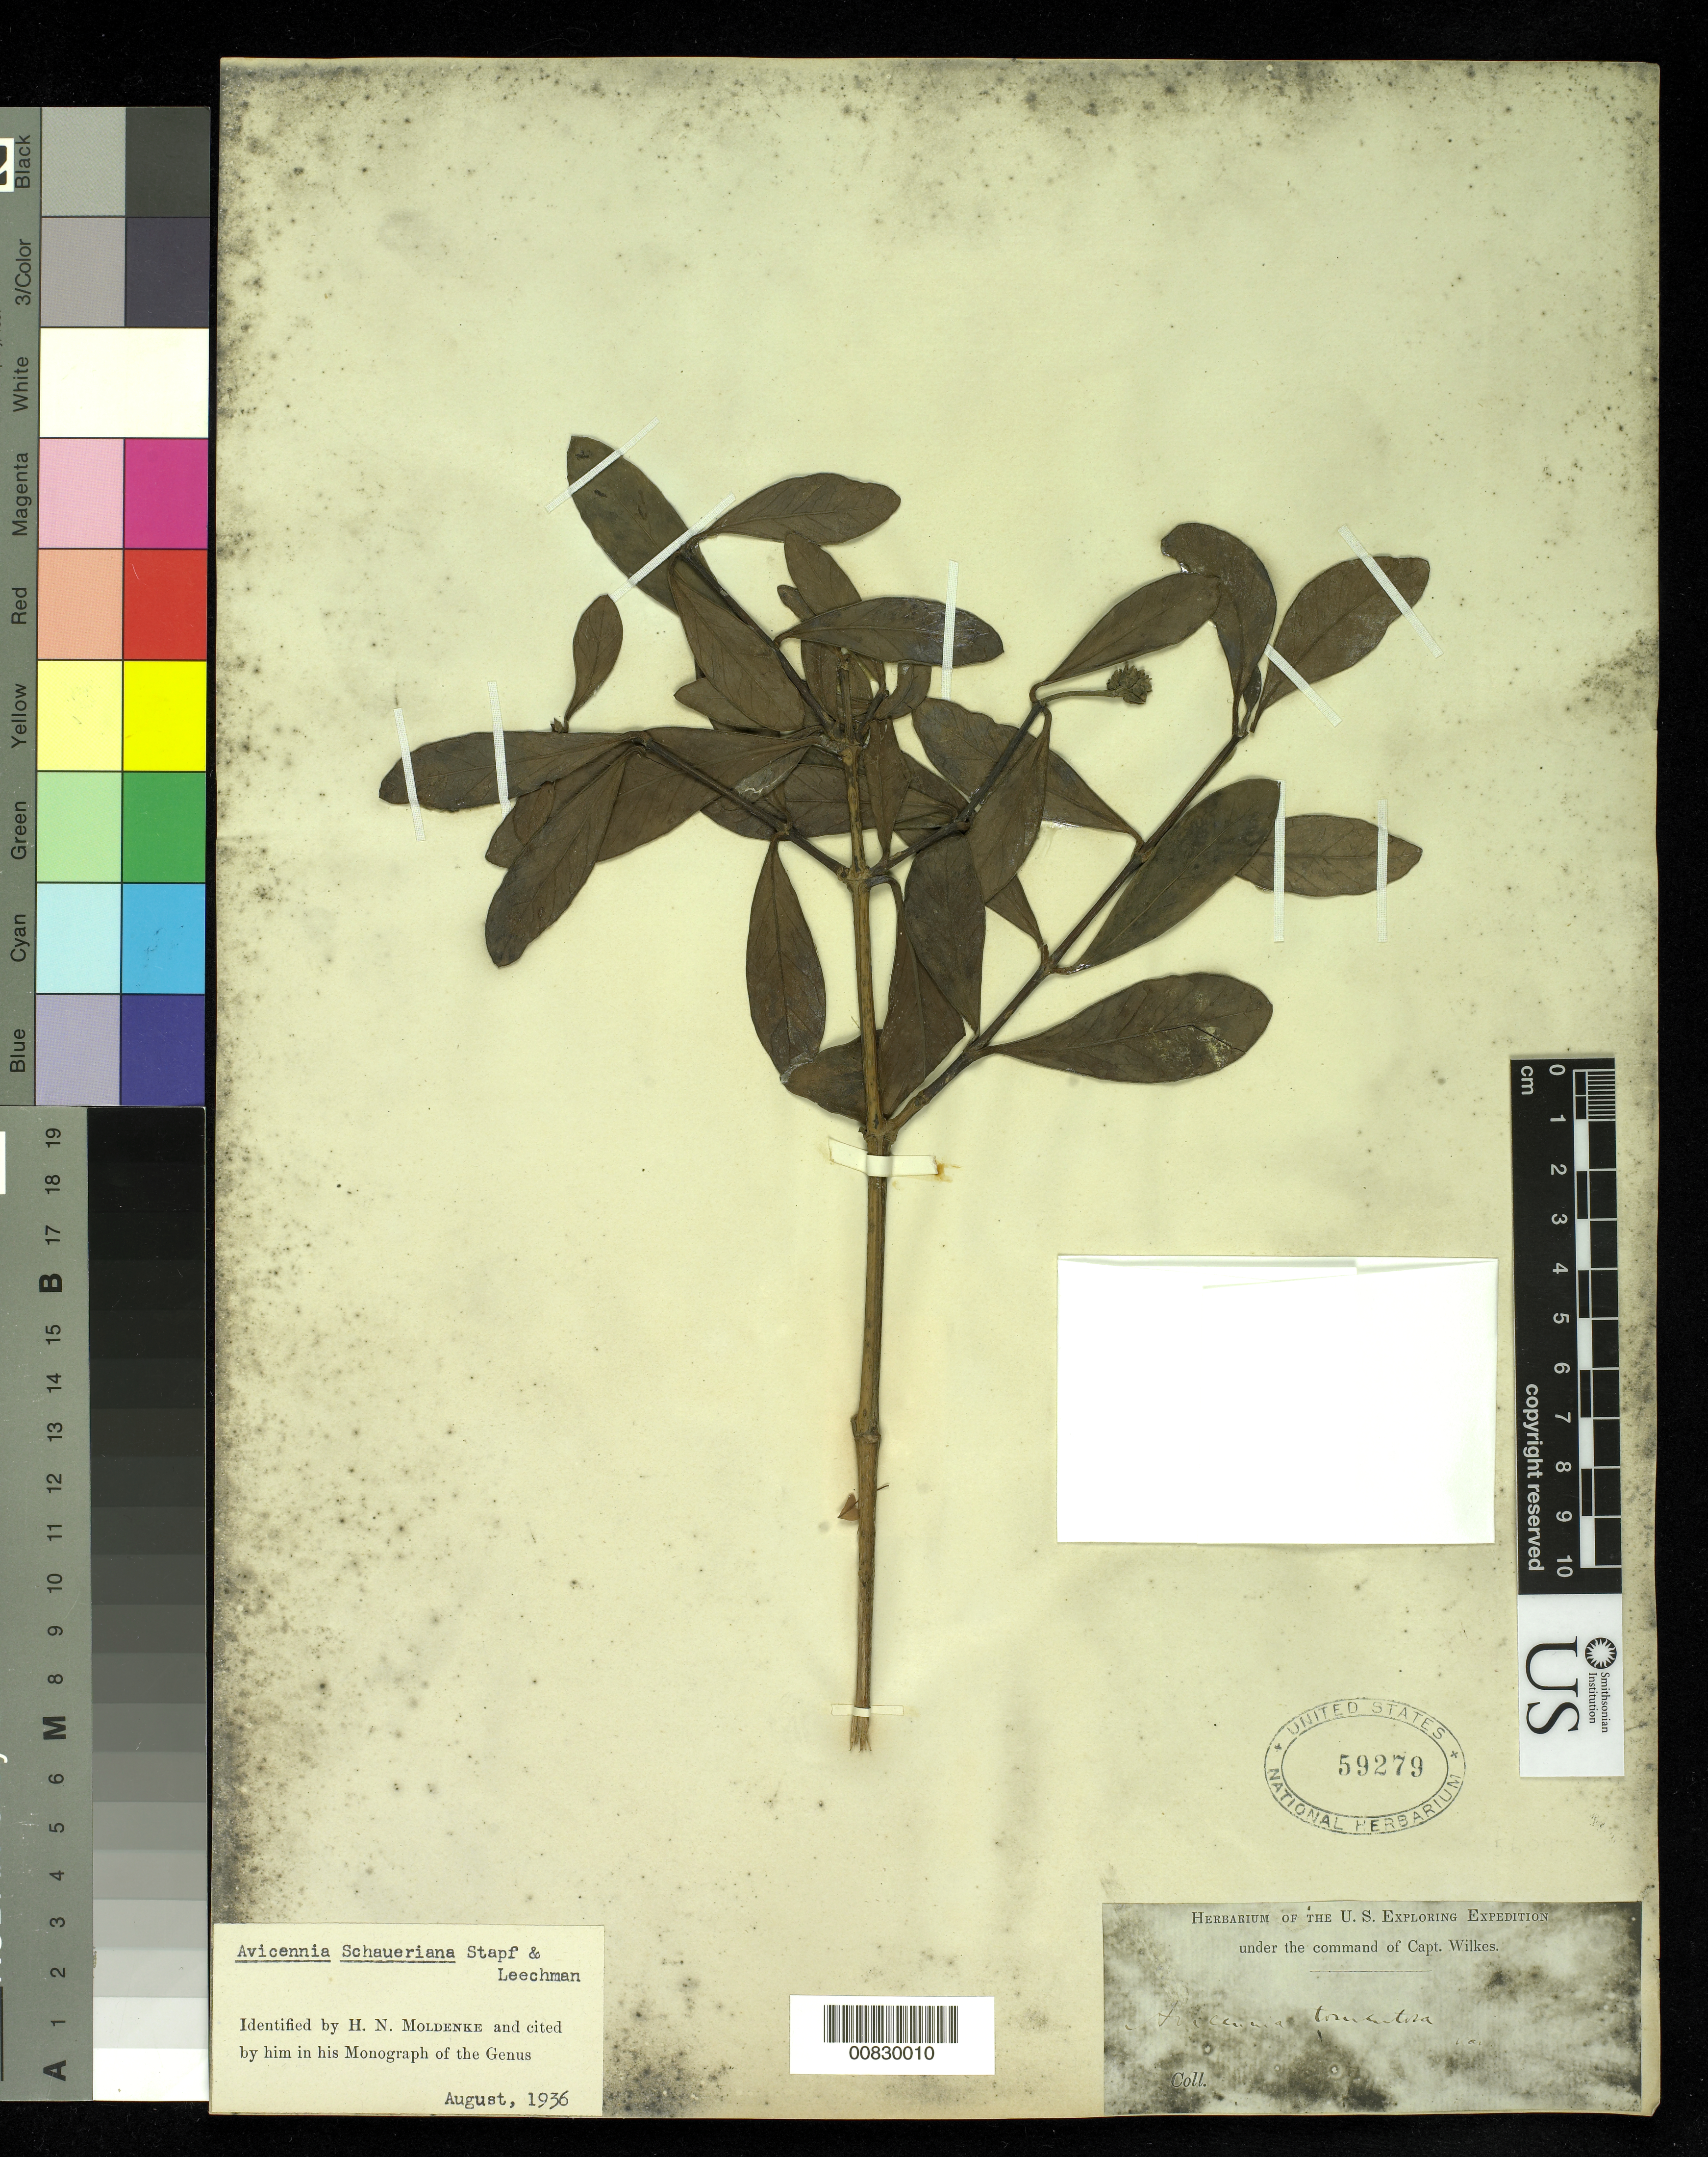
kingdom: Plantae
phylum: Tracheophyta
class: Magnoliopsida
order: Lamiales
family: Acanthaceae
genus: Avicennia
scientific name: Avicennia schaueriana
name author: Stapf ex Moldenke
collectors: Wilkes Explor. Exped.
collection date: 1838/1842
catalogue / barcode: US 59279